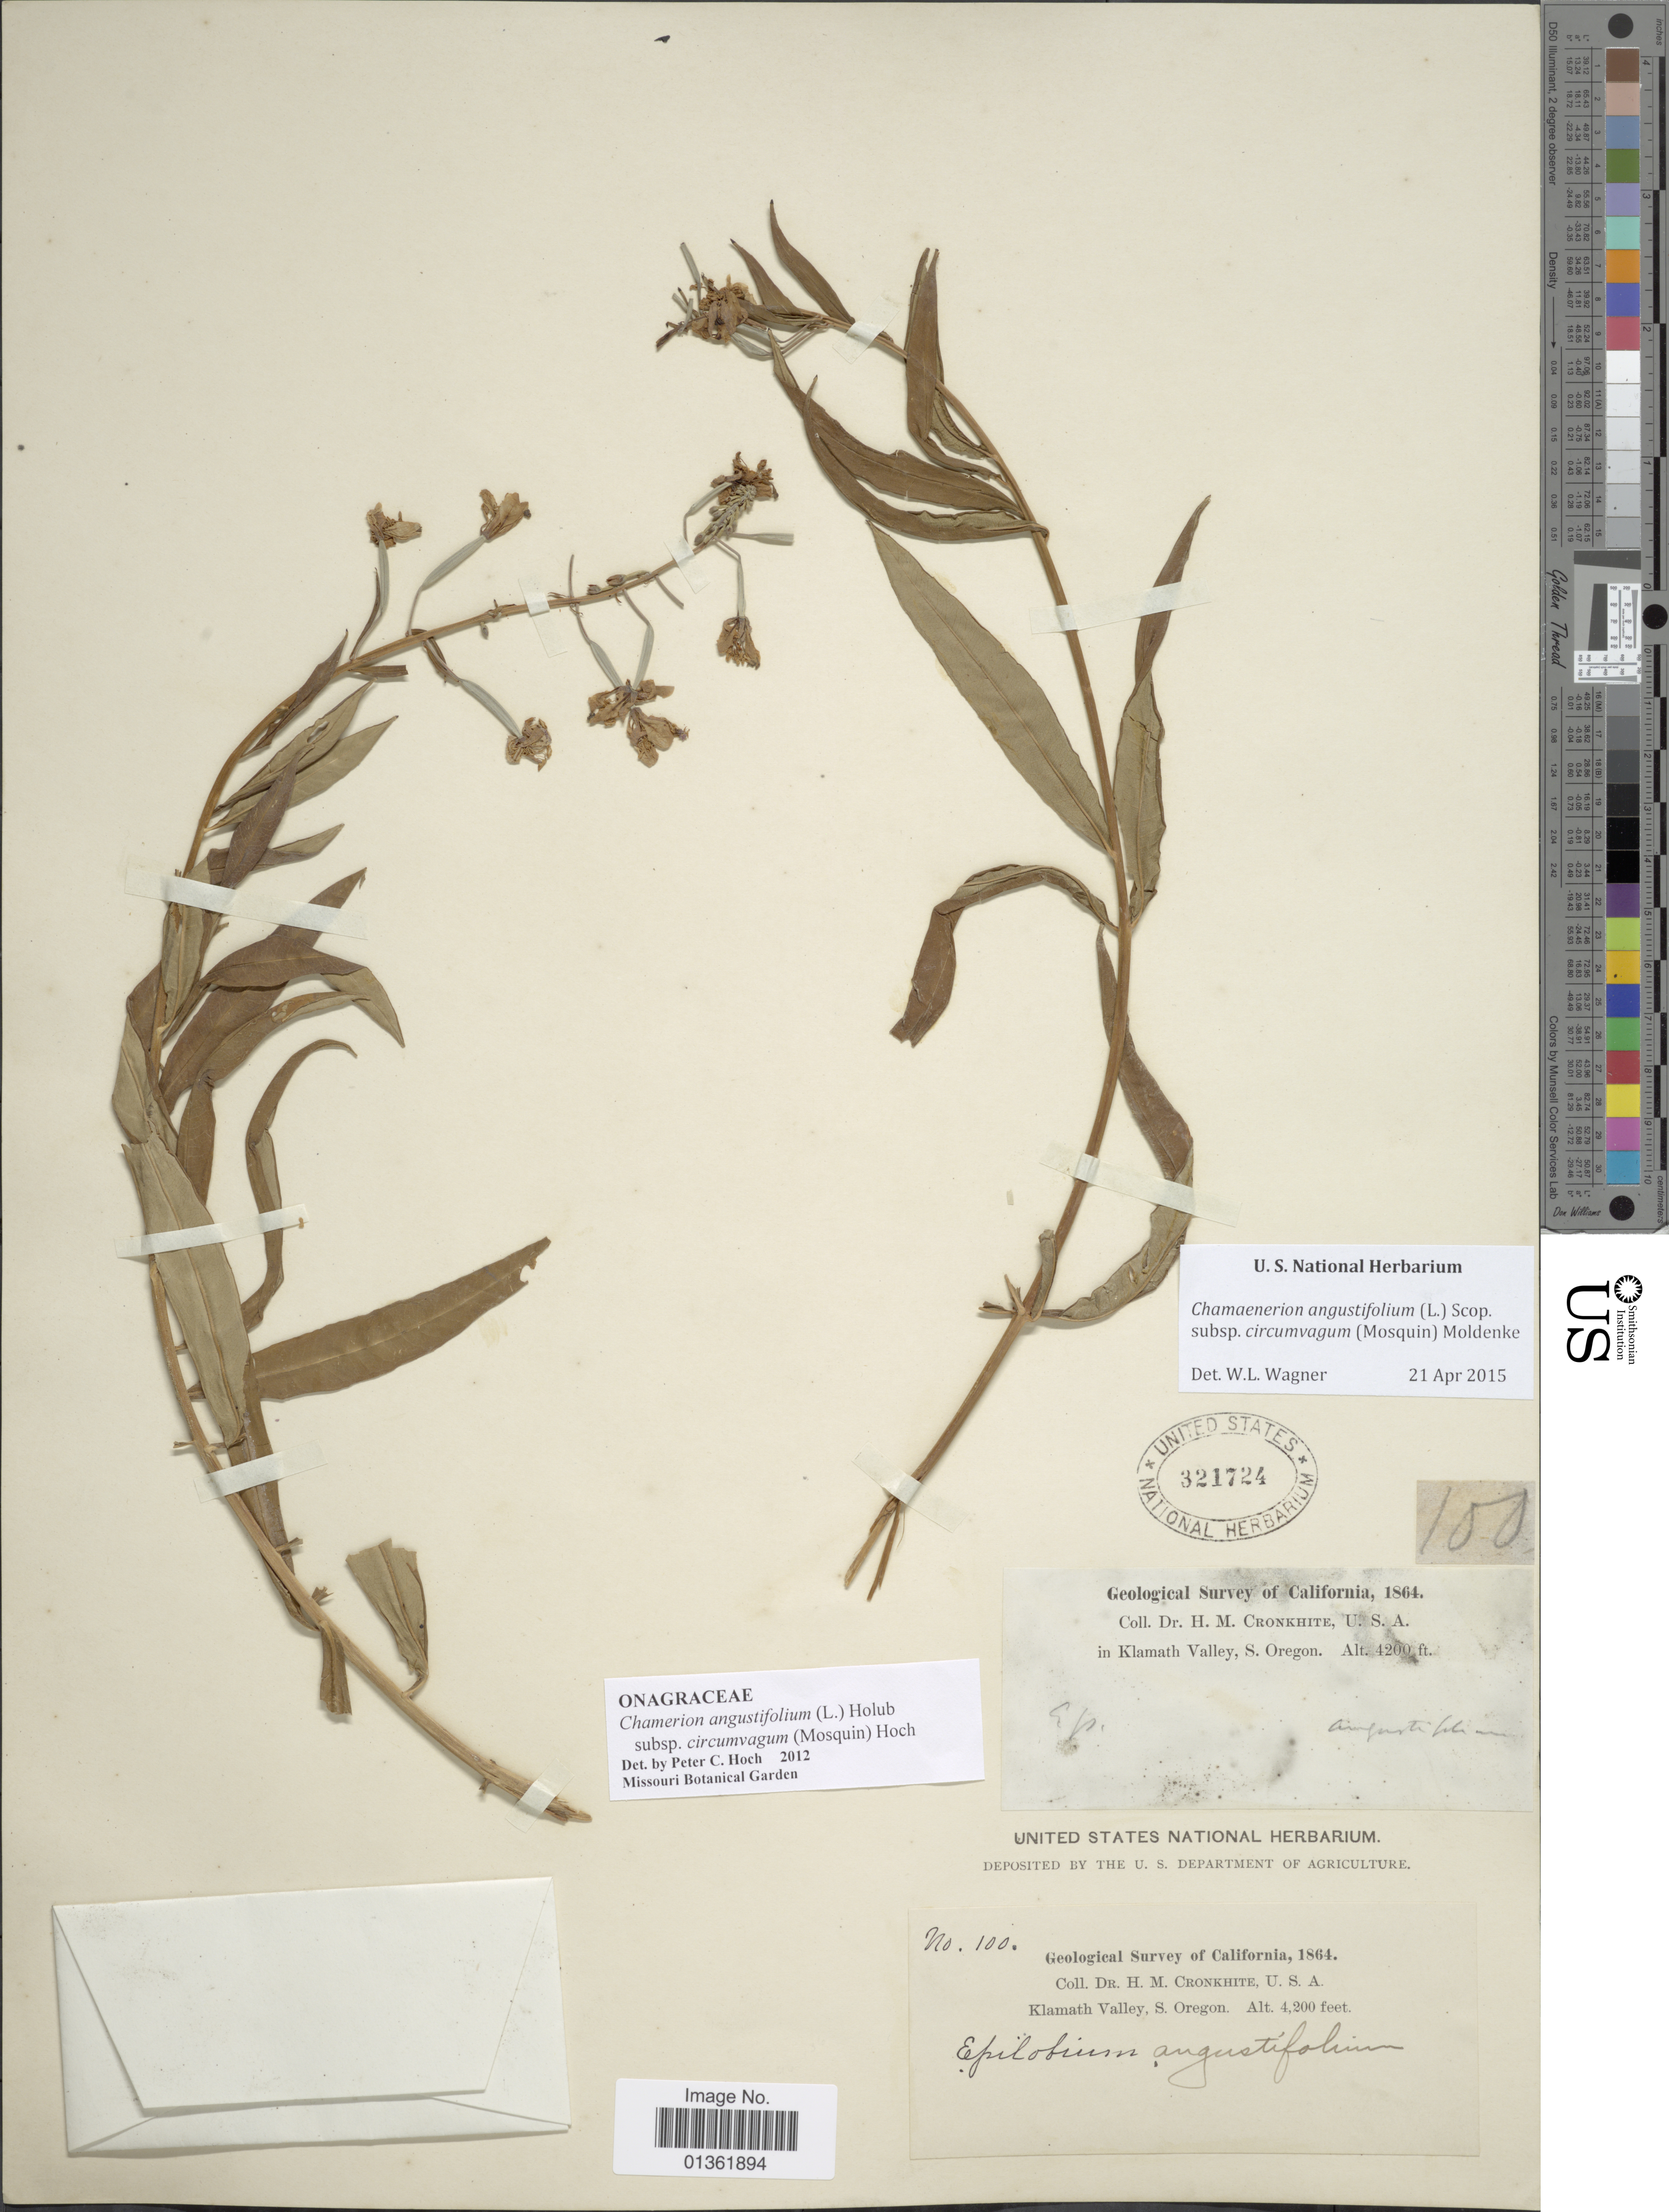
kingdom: Plantae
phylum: Tracheophyta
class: Magnoliopsida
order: Myrtales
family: Onagraceae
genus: Chamaenerion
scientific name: Chamaenerion angustifolium subsp. circumvagum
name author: (Mosquin) Moldenke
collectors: H. M. Cronkhite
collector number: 100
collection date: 1864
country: United States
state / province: Oregon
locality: Klamath Valley, S. Oregon.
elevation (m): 1280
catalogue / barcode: US 321724